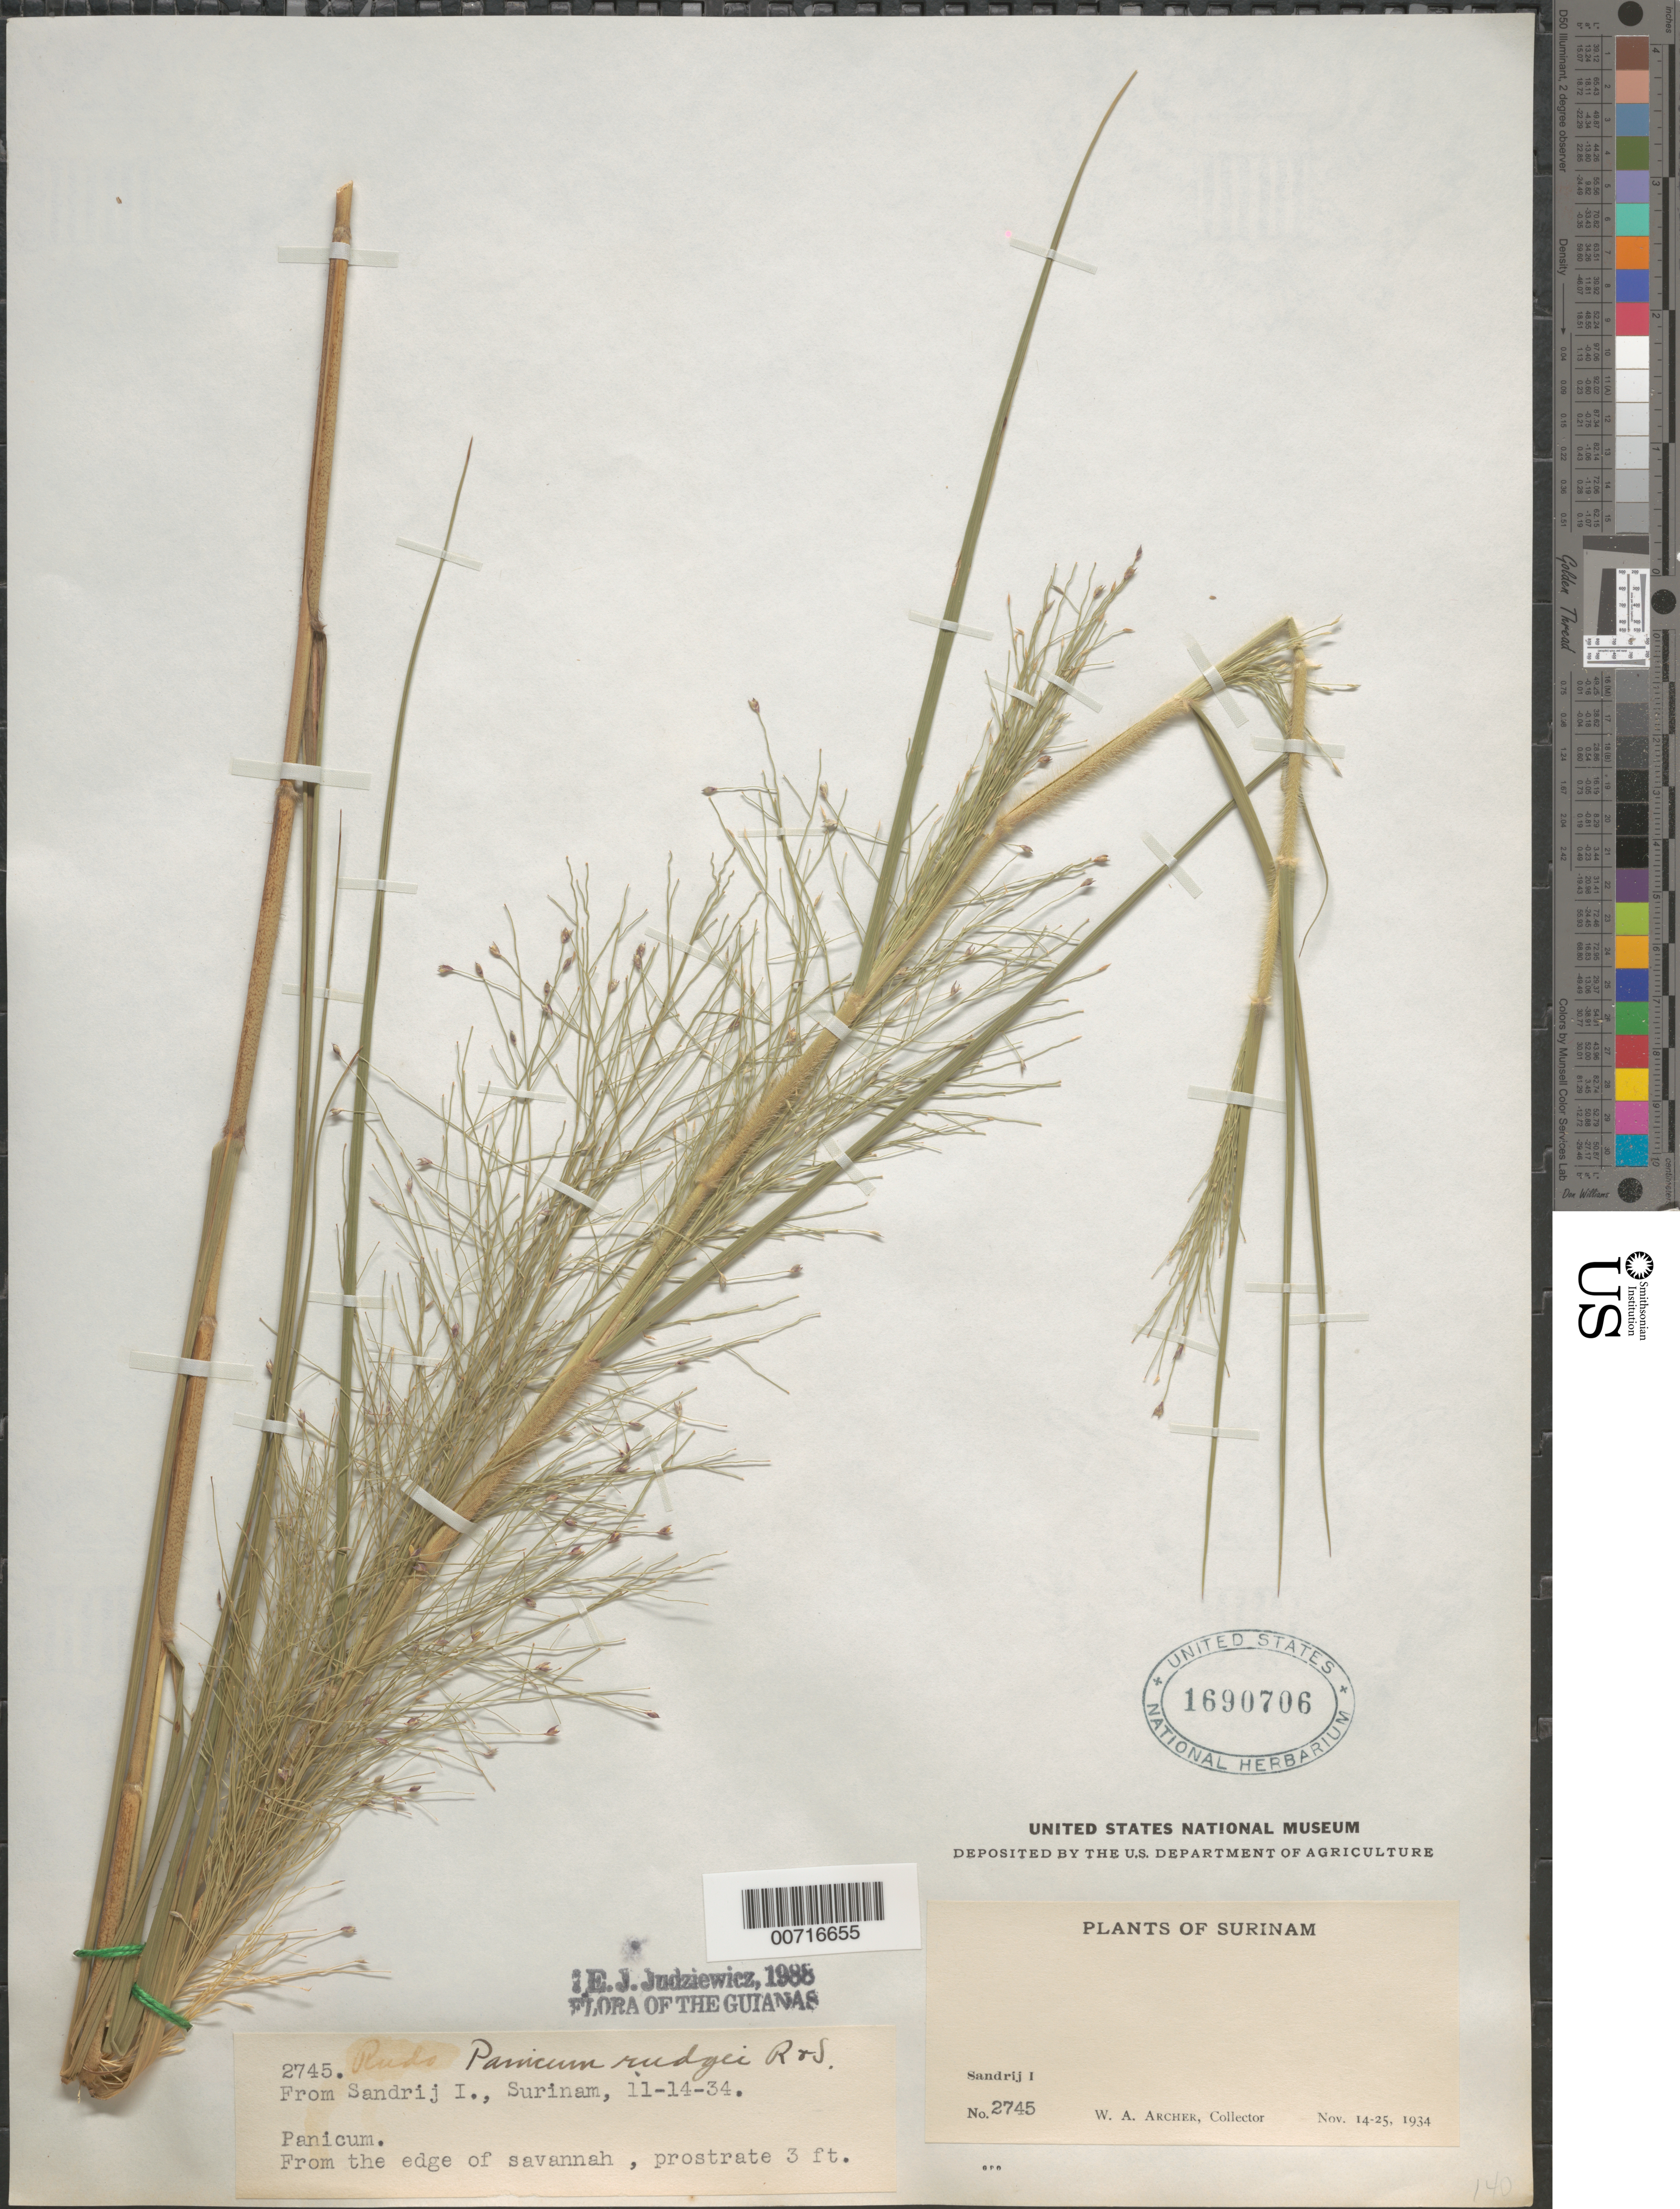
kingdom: Plantae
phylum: Tracheophyta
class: Liliopsida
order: Poales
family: Poaceae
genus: Panicum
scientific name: Panicum rudgei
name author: Roem. & Schult.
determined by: Judziewicz, E. J.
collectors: W. A. Archer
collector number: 2745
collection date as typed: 14-Nov-34 to 25-Nov-34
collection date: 1934-11-14/1934-11-25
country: Suriname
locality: Zanderij I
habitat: Edge of savanna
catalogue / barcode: US 1690706